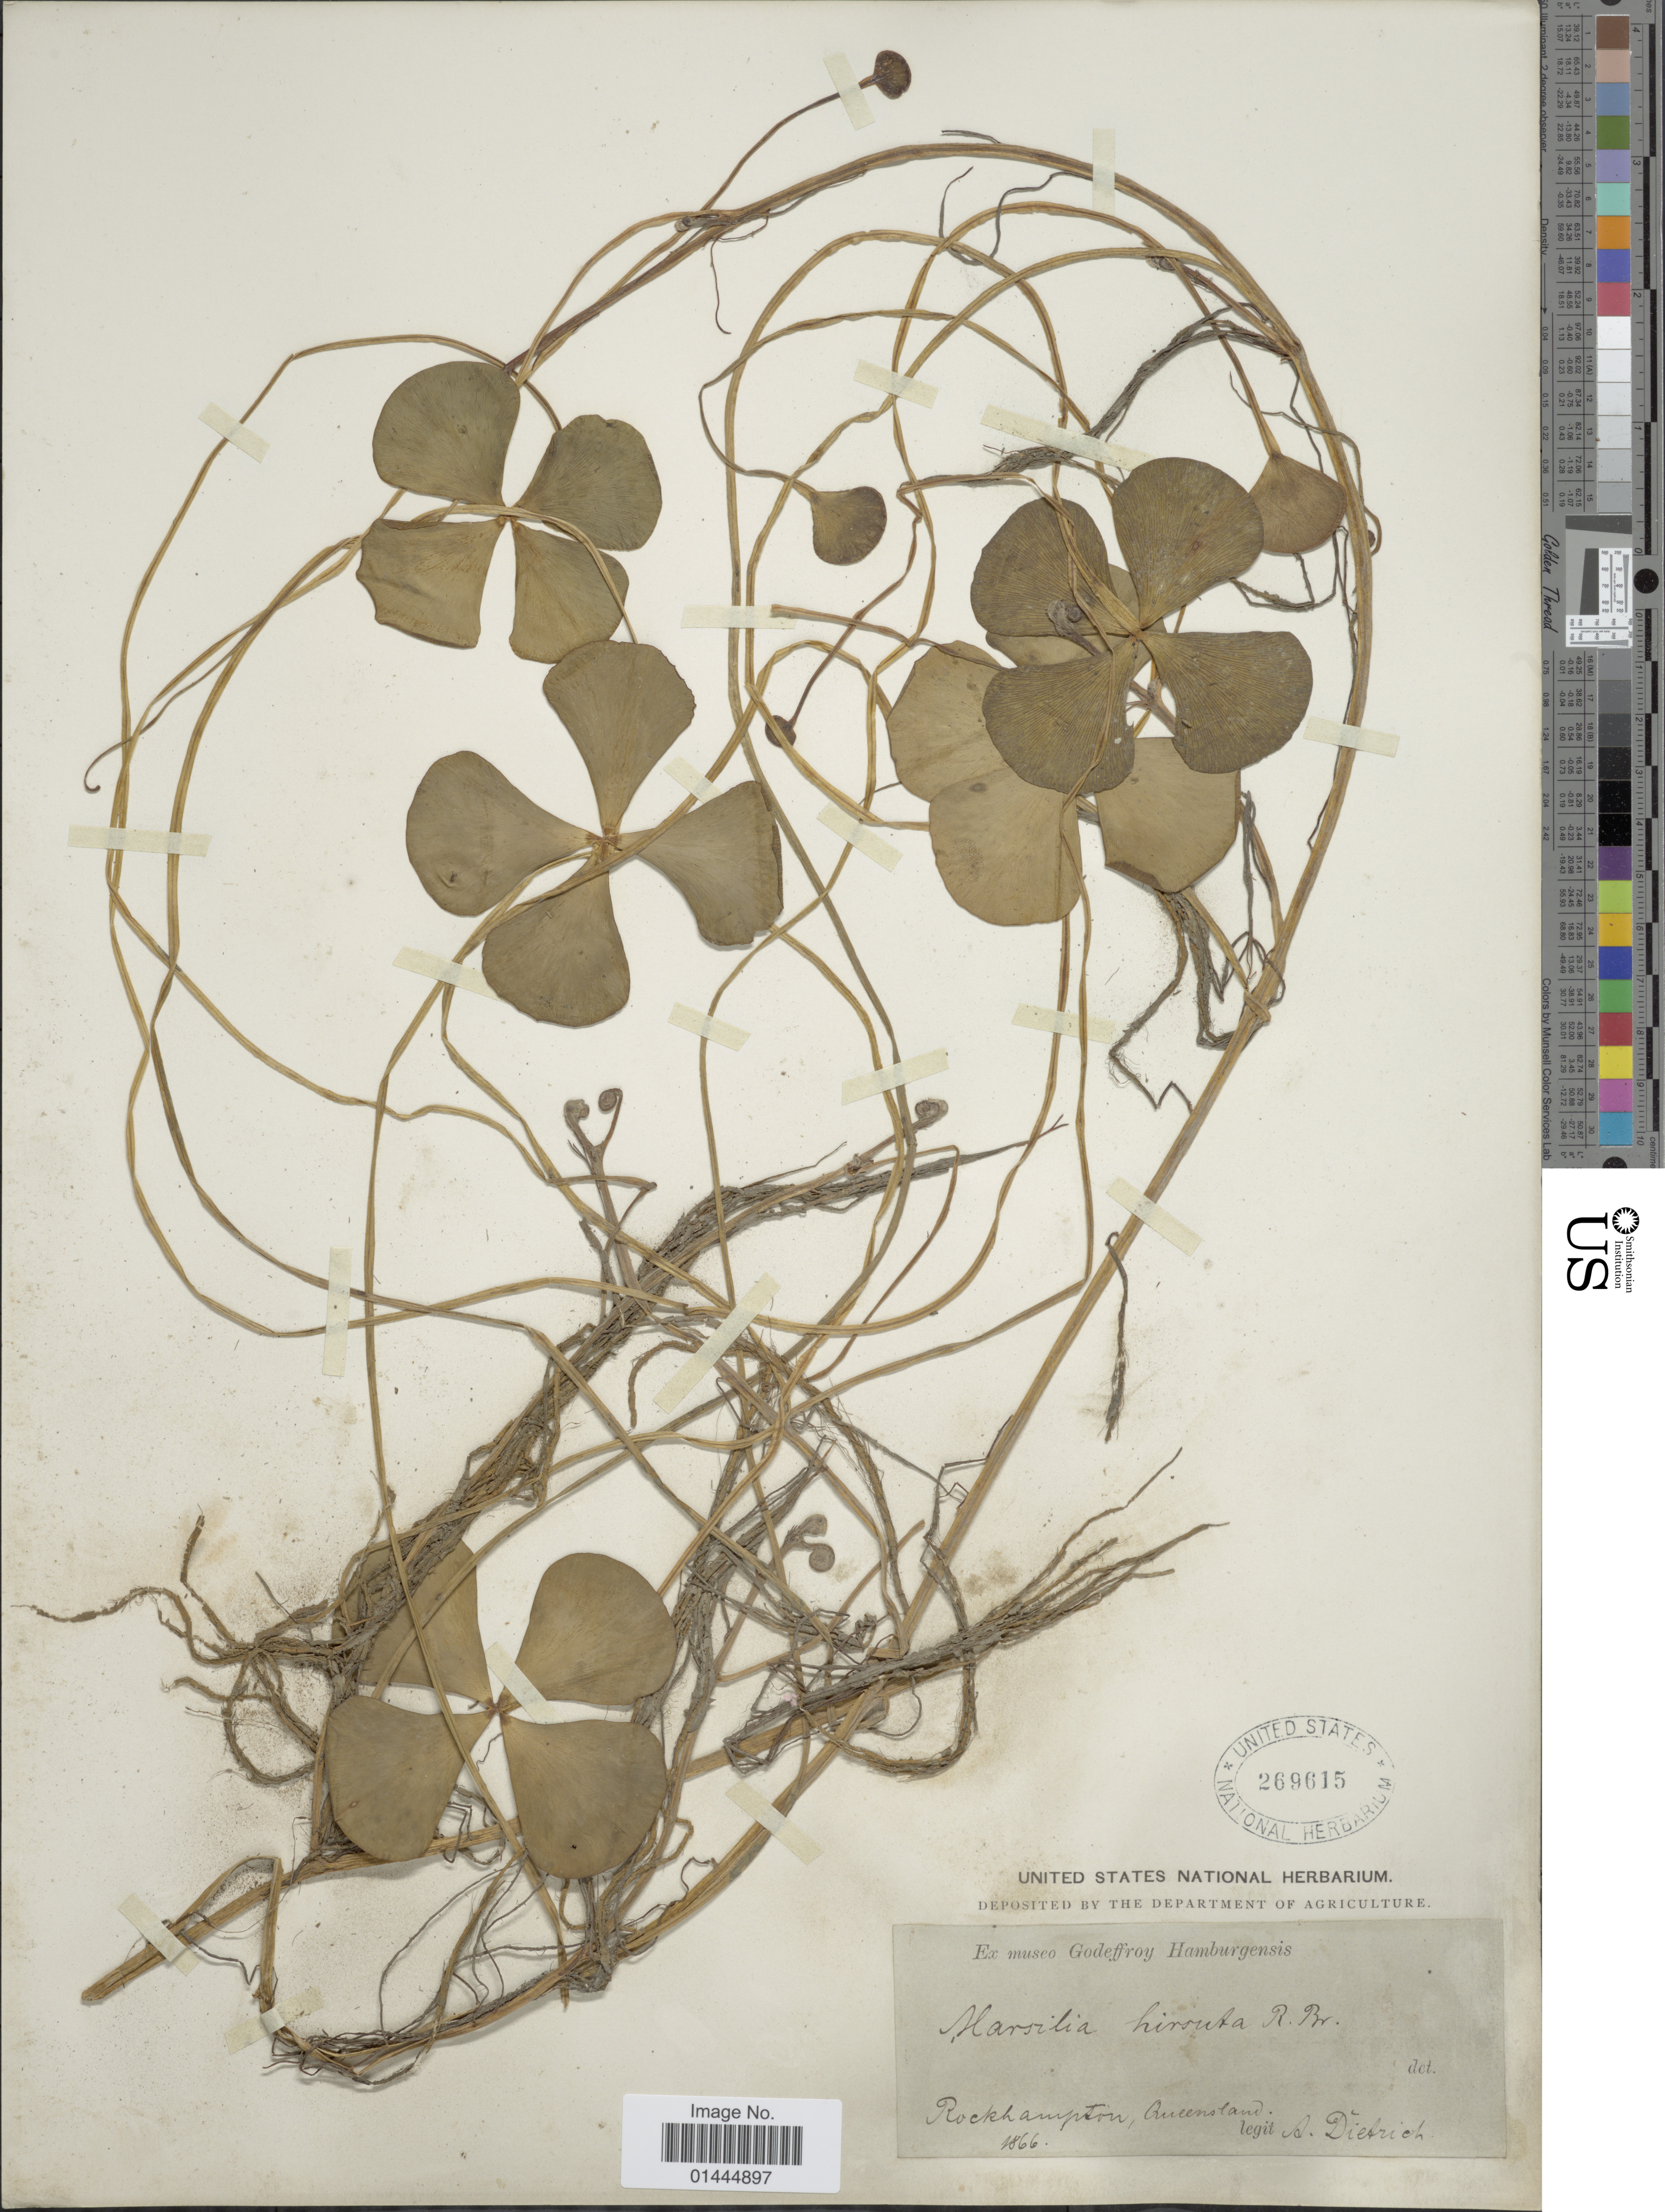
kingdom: Plantae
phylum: Tracheophyta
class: Polypodiopsida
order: Salviniales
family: Marsileaceae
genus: Marsilea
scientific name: Marsilea hirsuta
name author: R. Br.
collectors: A. Dietrich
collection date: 1866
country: Australia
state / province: Queensland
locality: Rockhampton.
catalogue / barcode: US 269615